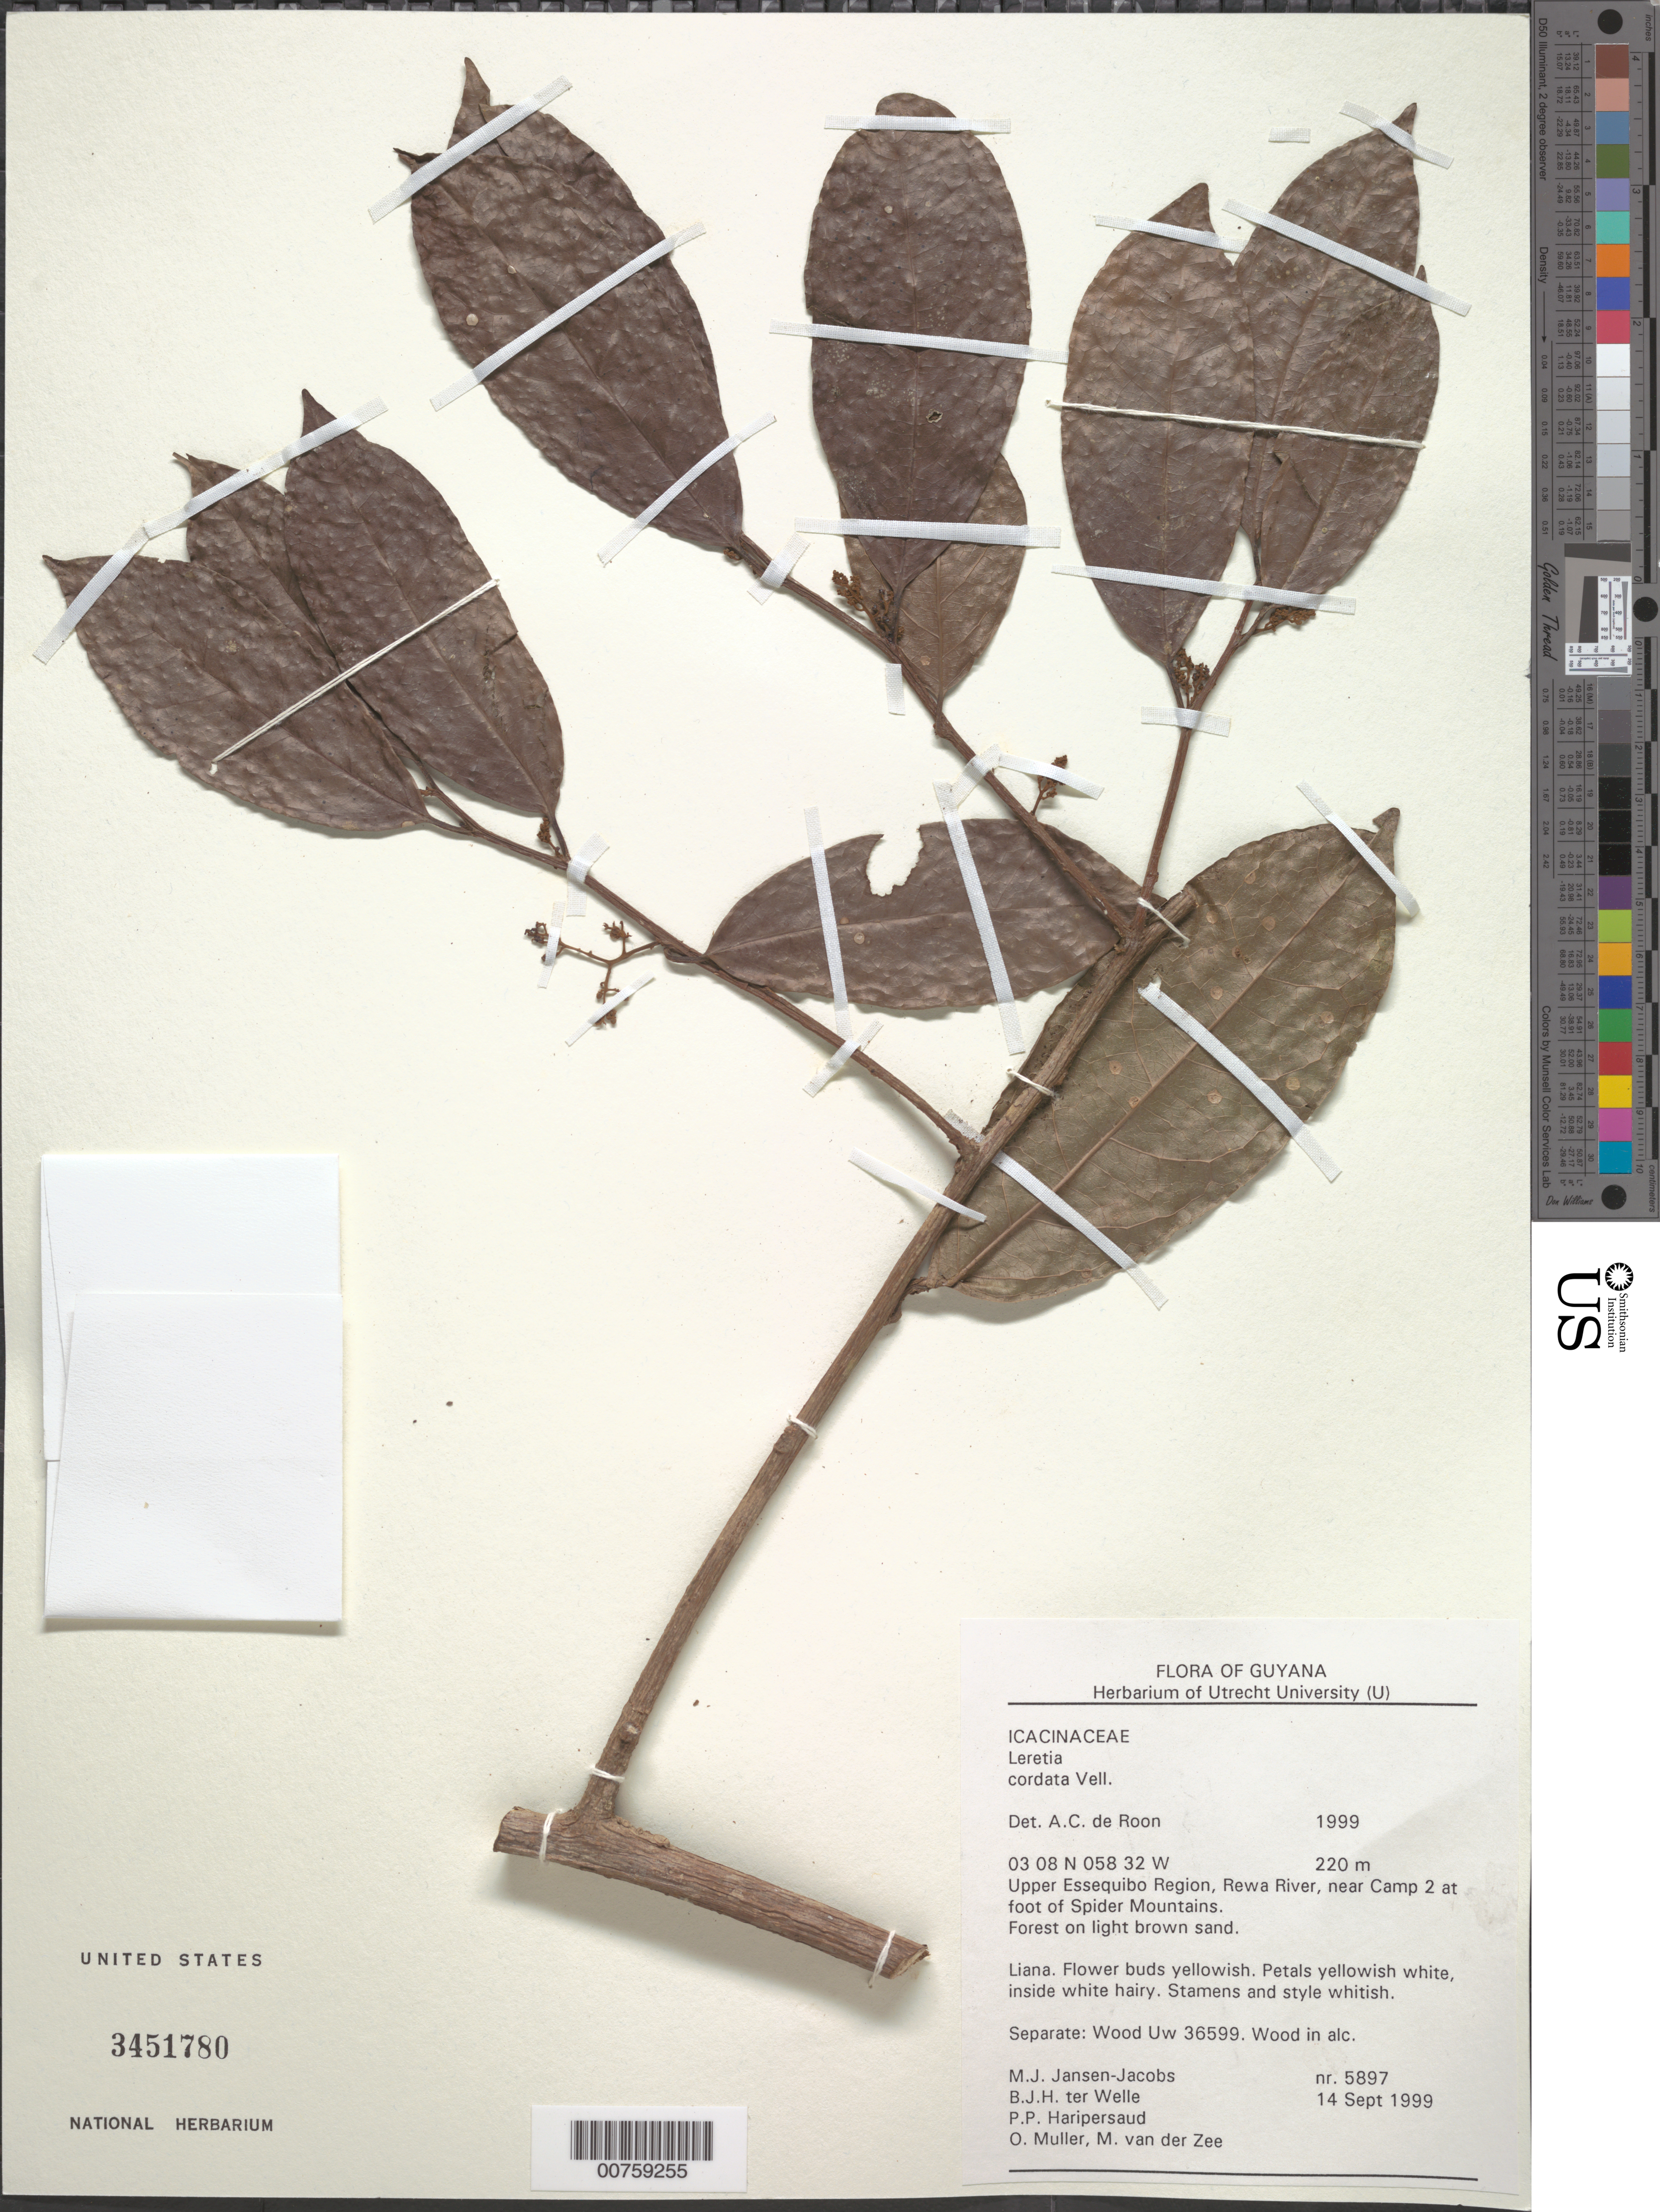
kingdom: Plantae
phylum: Tracheophyta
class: Magnoliopsida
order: Icacinales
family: Icacinaceae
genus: Leretia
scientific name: Leretia cordata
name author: Vell.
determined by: de Roon, A. C.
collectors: M. J. Jansen-Jacobs, B. Welle, P. Haripersaud, O. Muller & M. van der Zee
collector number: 5897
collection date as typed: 14-Sep-99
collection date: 1999-09-14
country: Guyana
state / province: U. Takutu-U. Essequibo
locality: Rewa River, at foot of Spider Mts., near camp 2, Upper Essequibo Region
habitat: Forest on light brown sand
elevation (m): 220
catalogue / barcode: US 3451780